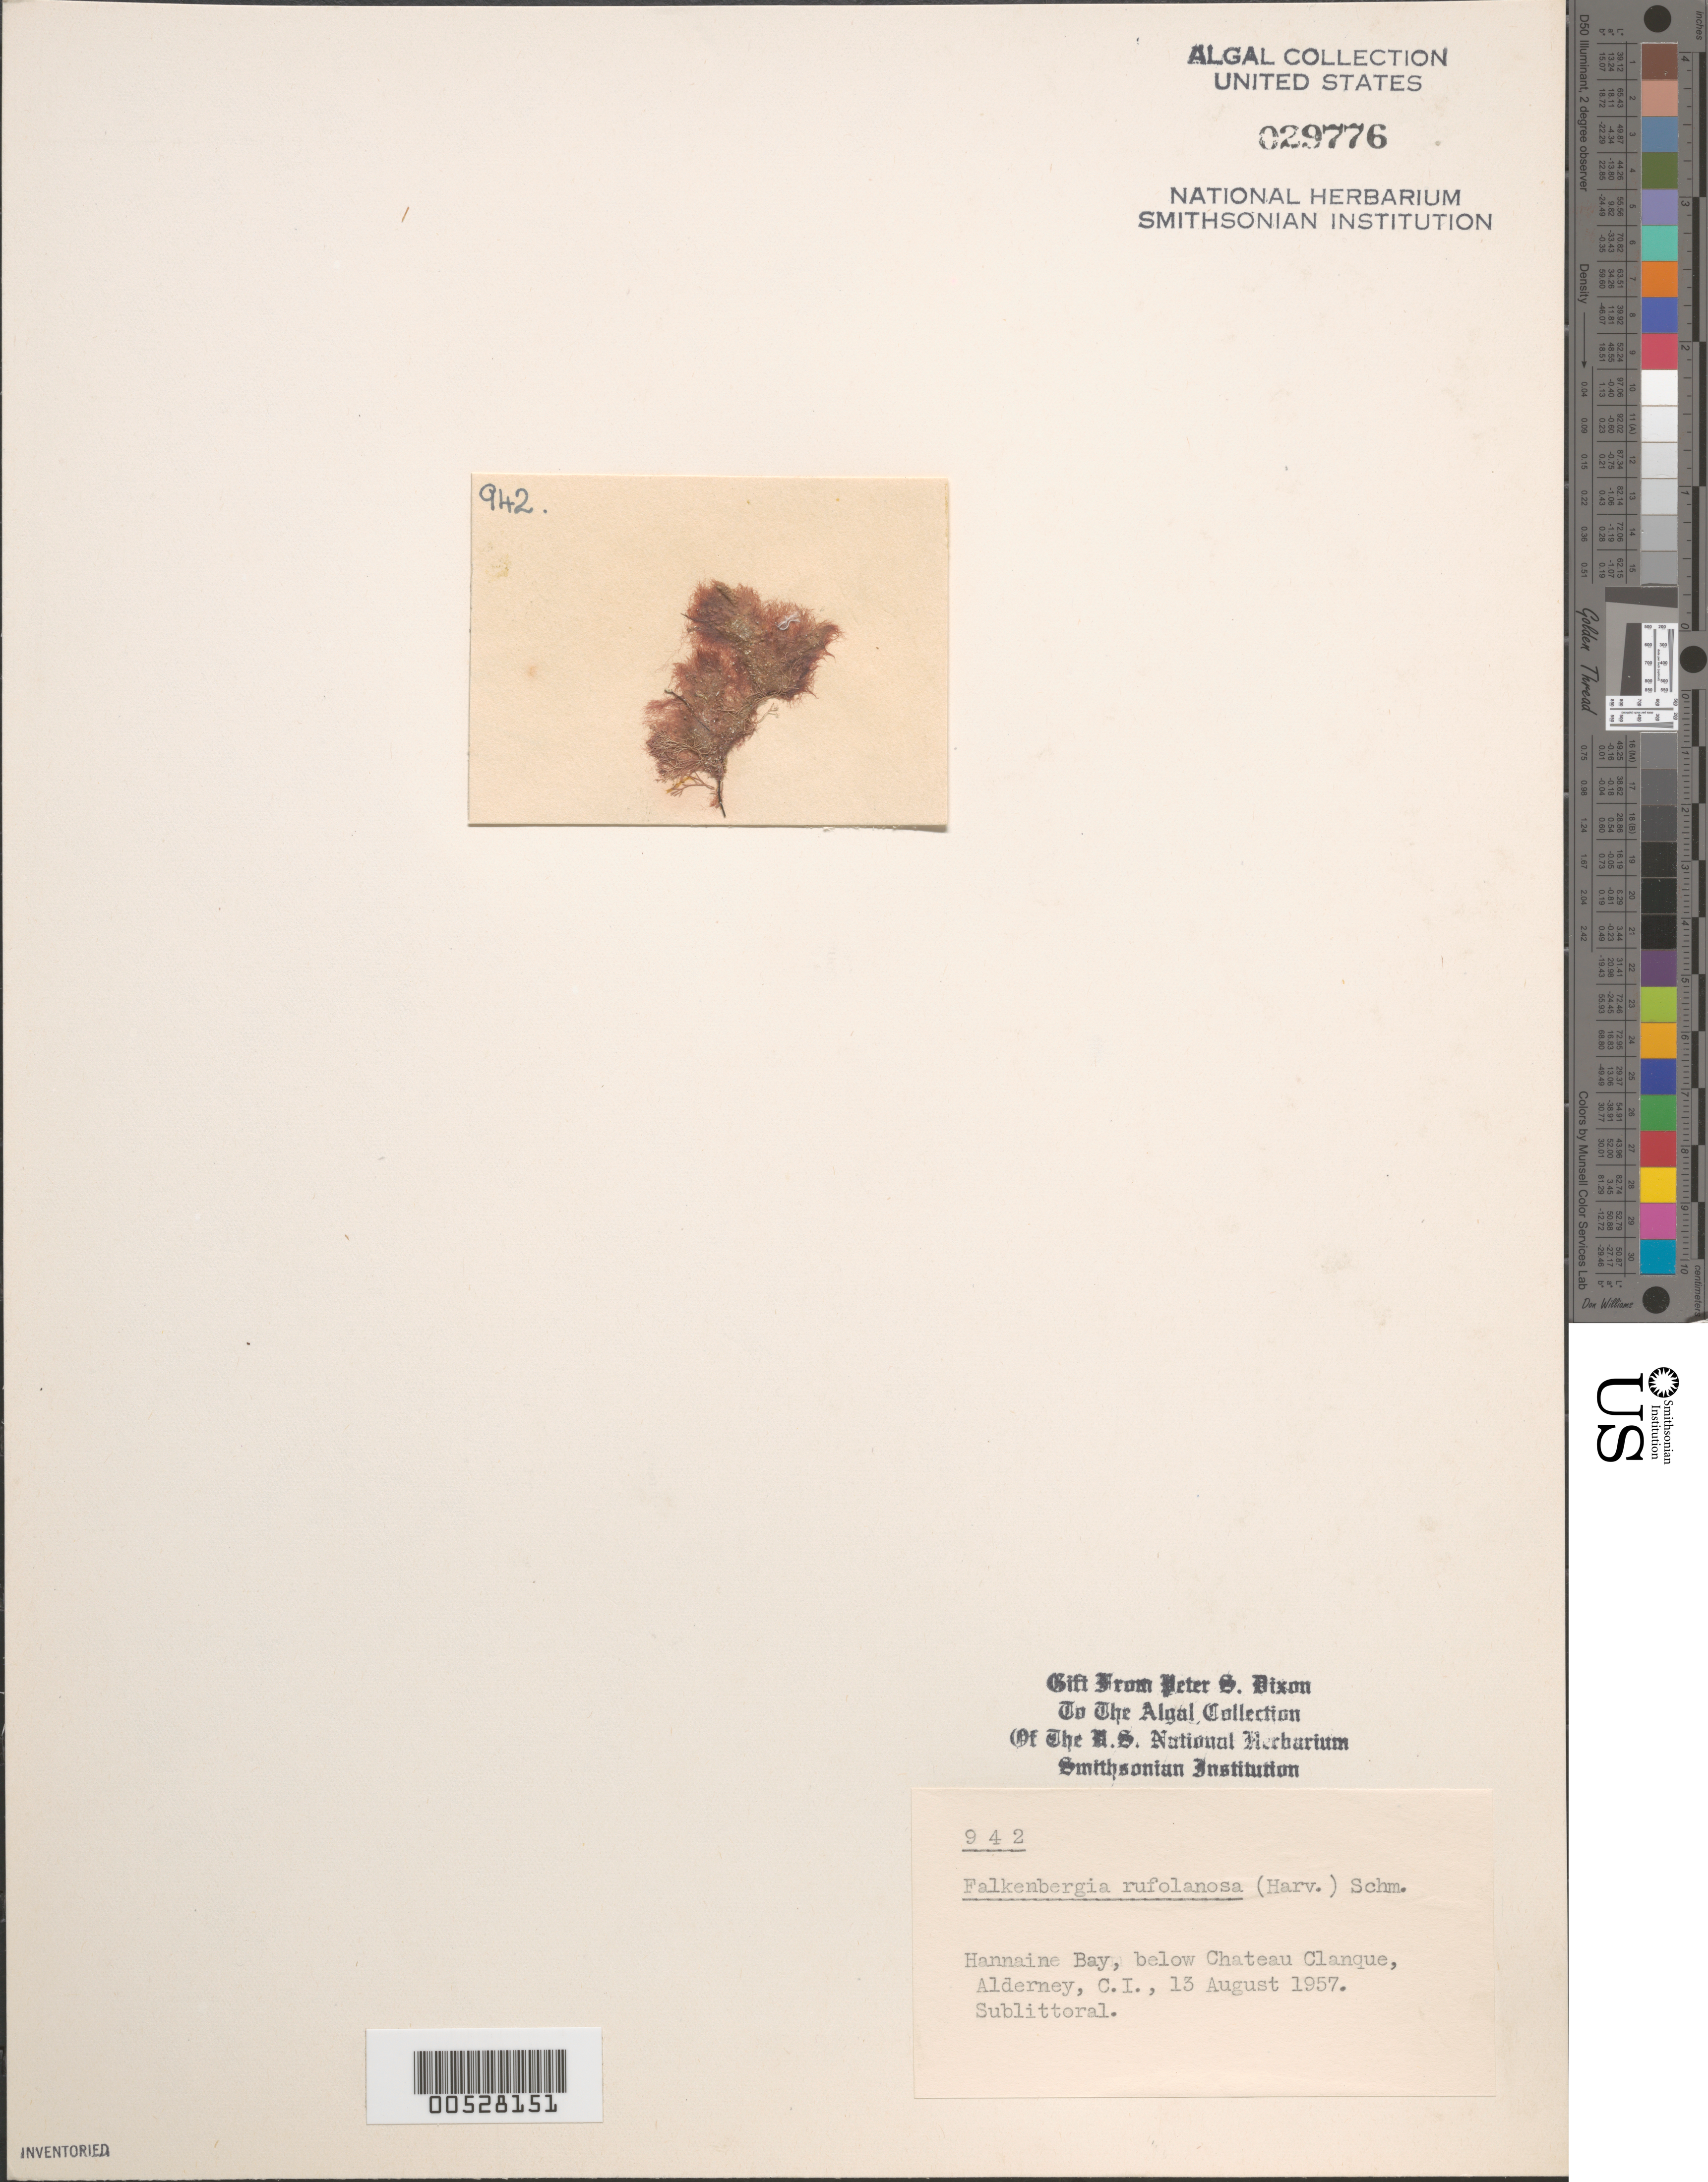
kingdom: Plantae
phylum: Rhodophyta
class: Florideophyceae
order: Bonnemaisoniales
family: Bonnemaisoniaceae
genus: Asparagopsis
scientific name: Asparagopsis armata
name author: Harv.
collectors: P. S. Dixon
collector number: PSD 942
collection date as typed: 13 Aug 1957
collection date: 1957-08-13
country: United Kingdom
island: Alderney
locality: Channel Islands. Bailiwick of Guernsey. Hannaine Bay, below Chateau Clanque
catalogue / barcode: US 29776